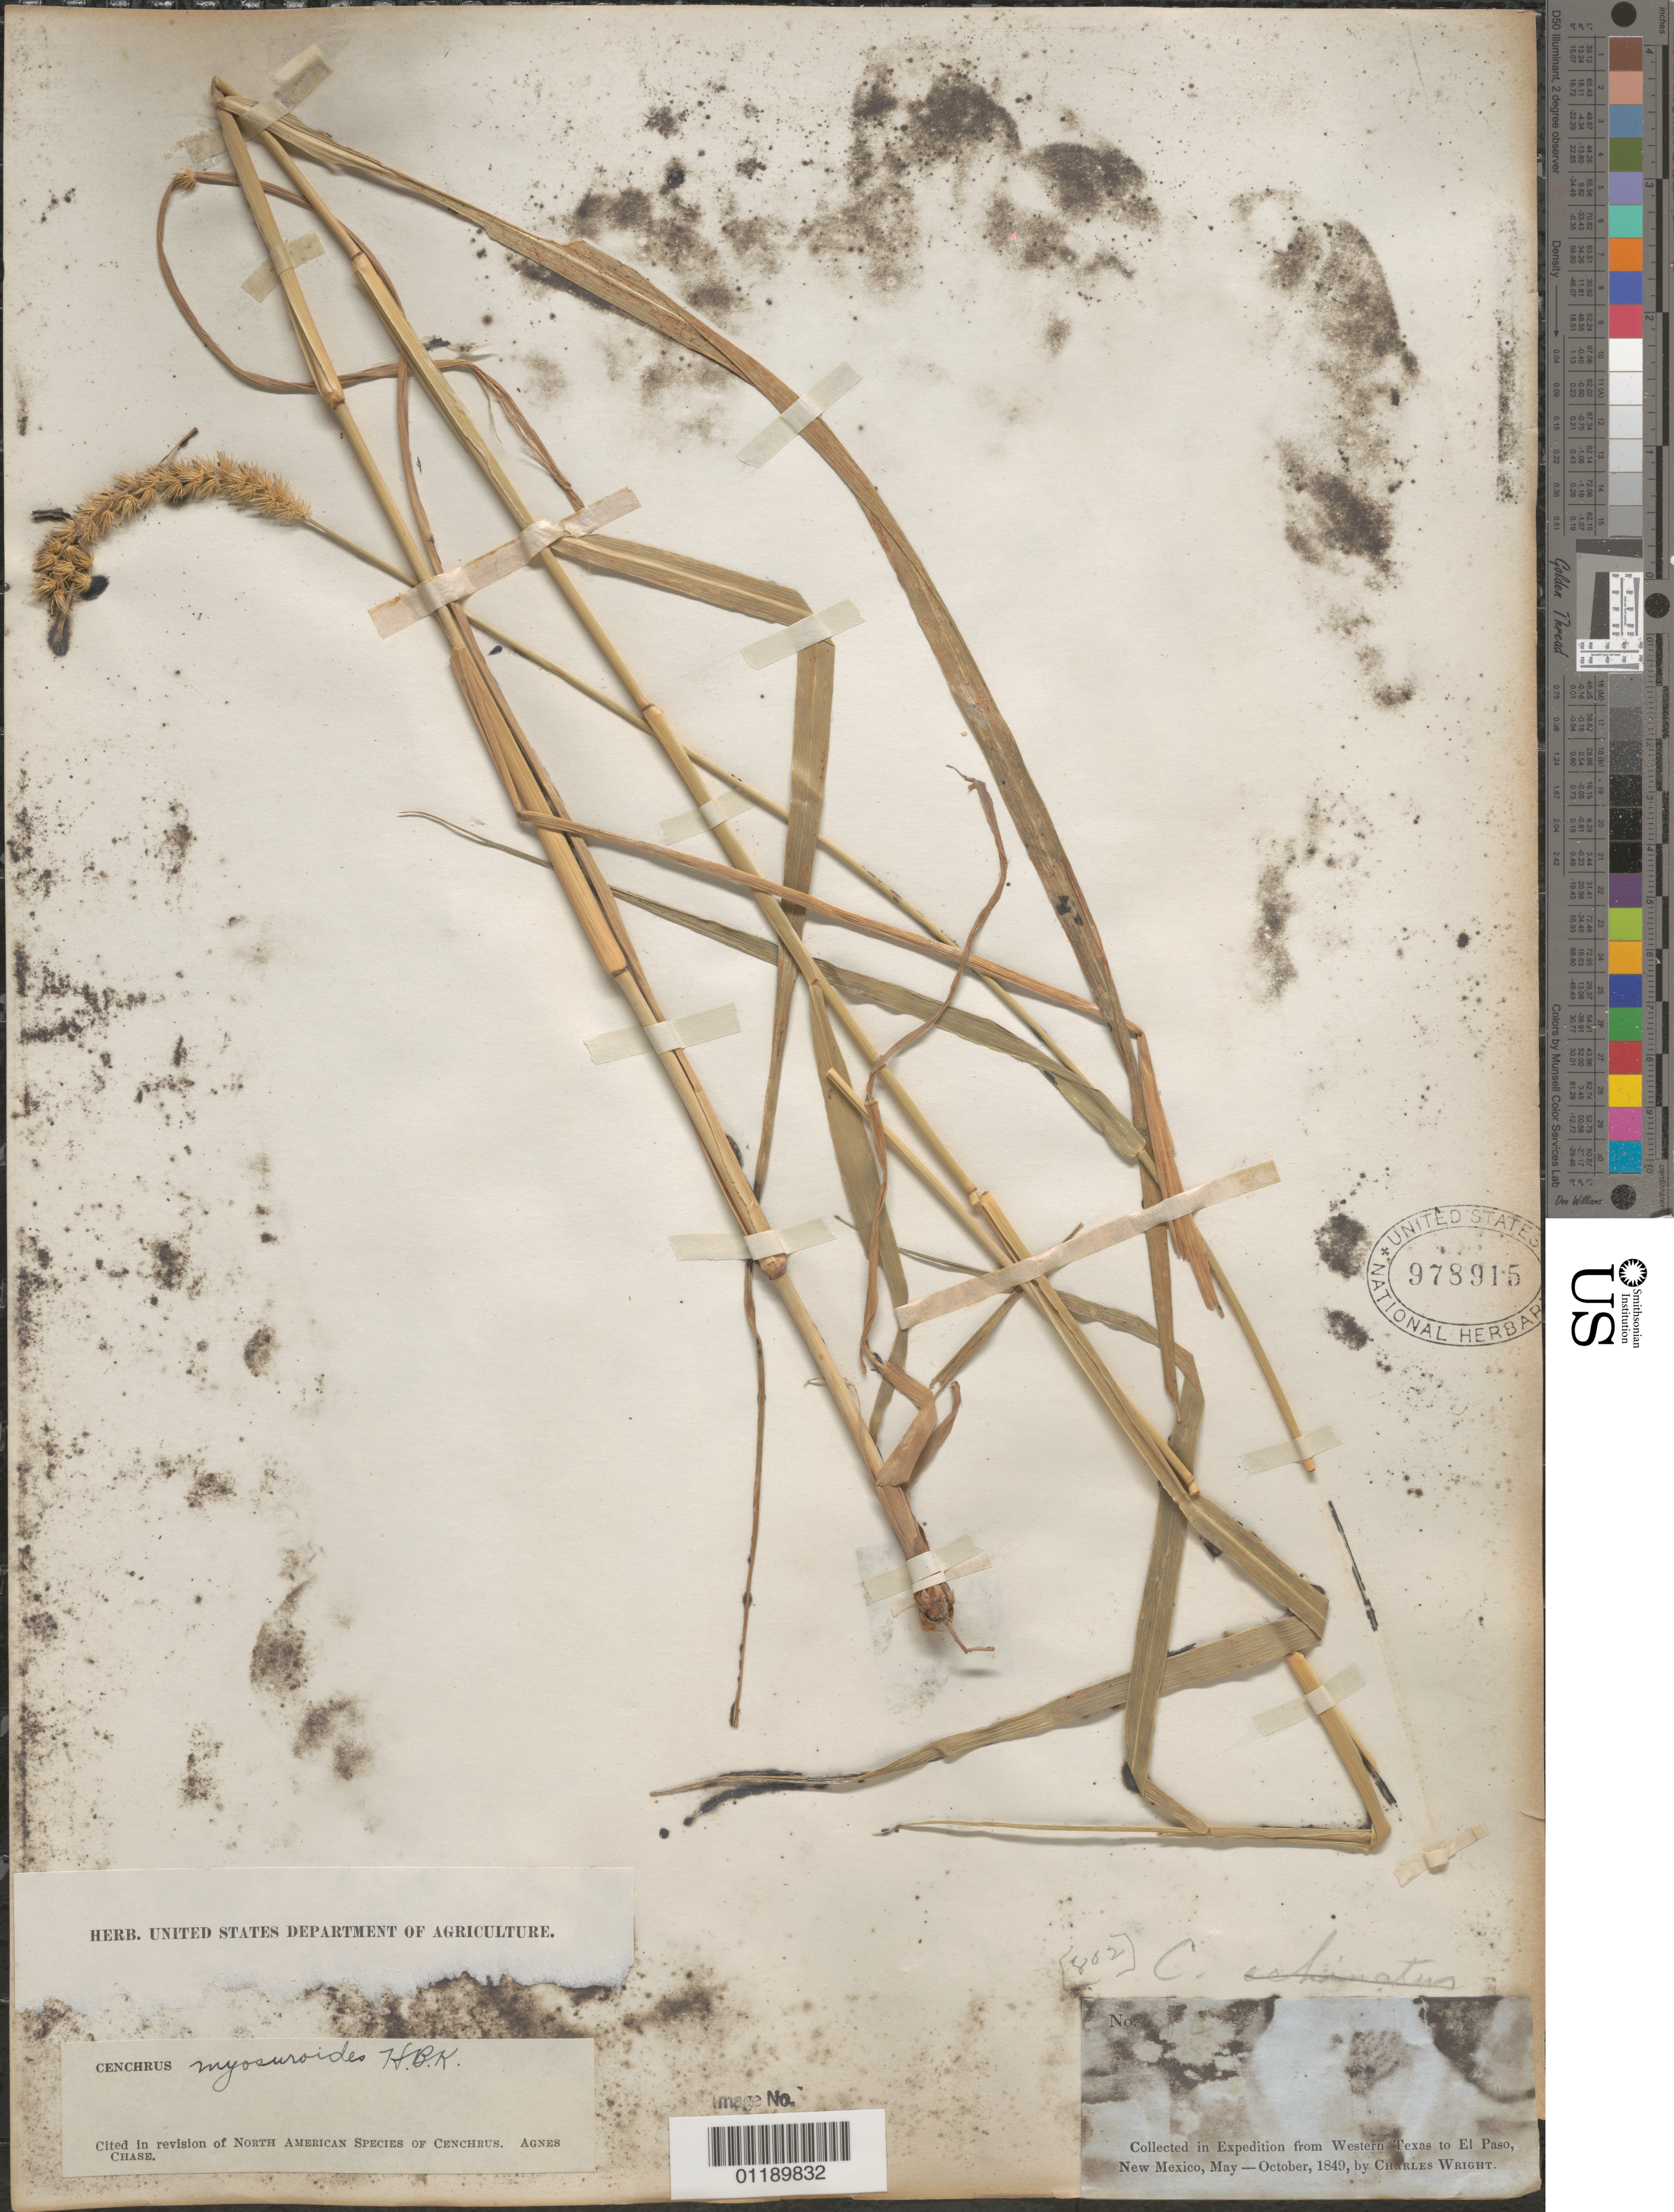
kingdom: Plantae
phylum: Tracheophyta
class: Liliopsida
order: Poales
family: Poaceae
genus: Cenchrus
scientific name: Cenchrus myosuroides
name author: Kunth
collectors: C. Wright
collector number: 802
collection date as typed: May 1849 to -- Oct 1849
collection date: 1849-05/1849-10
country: United States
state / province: New Mexico / Texas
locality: W Texas to El Paso, New Mexico.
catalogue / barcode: US 978915